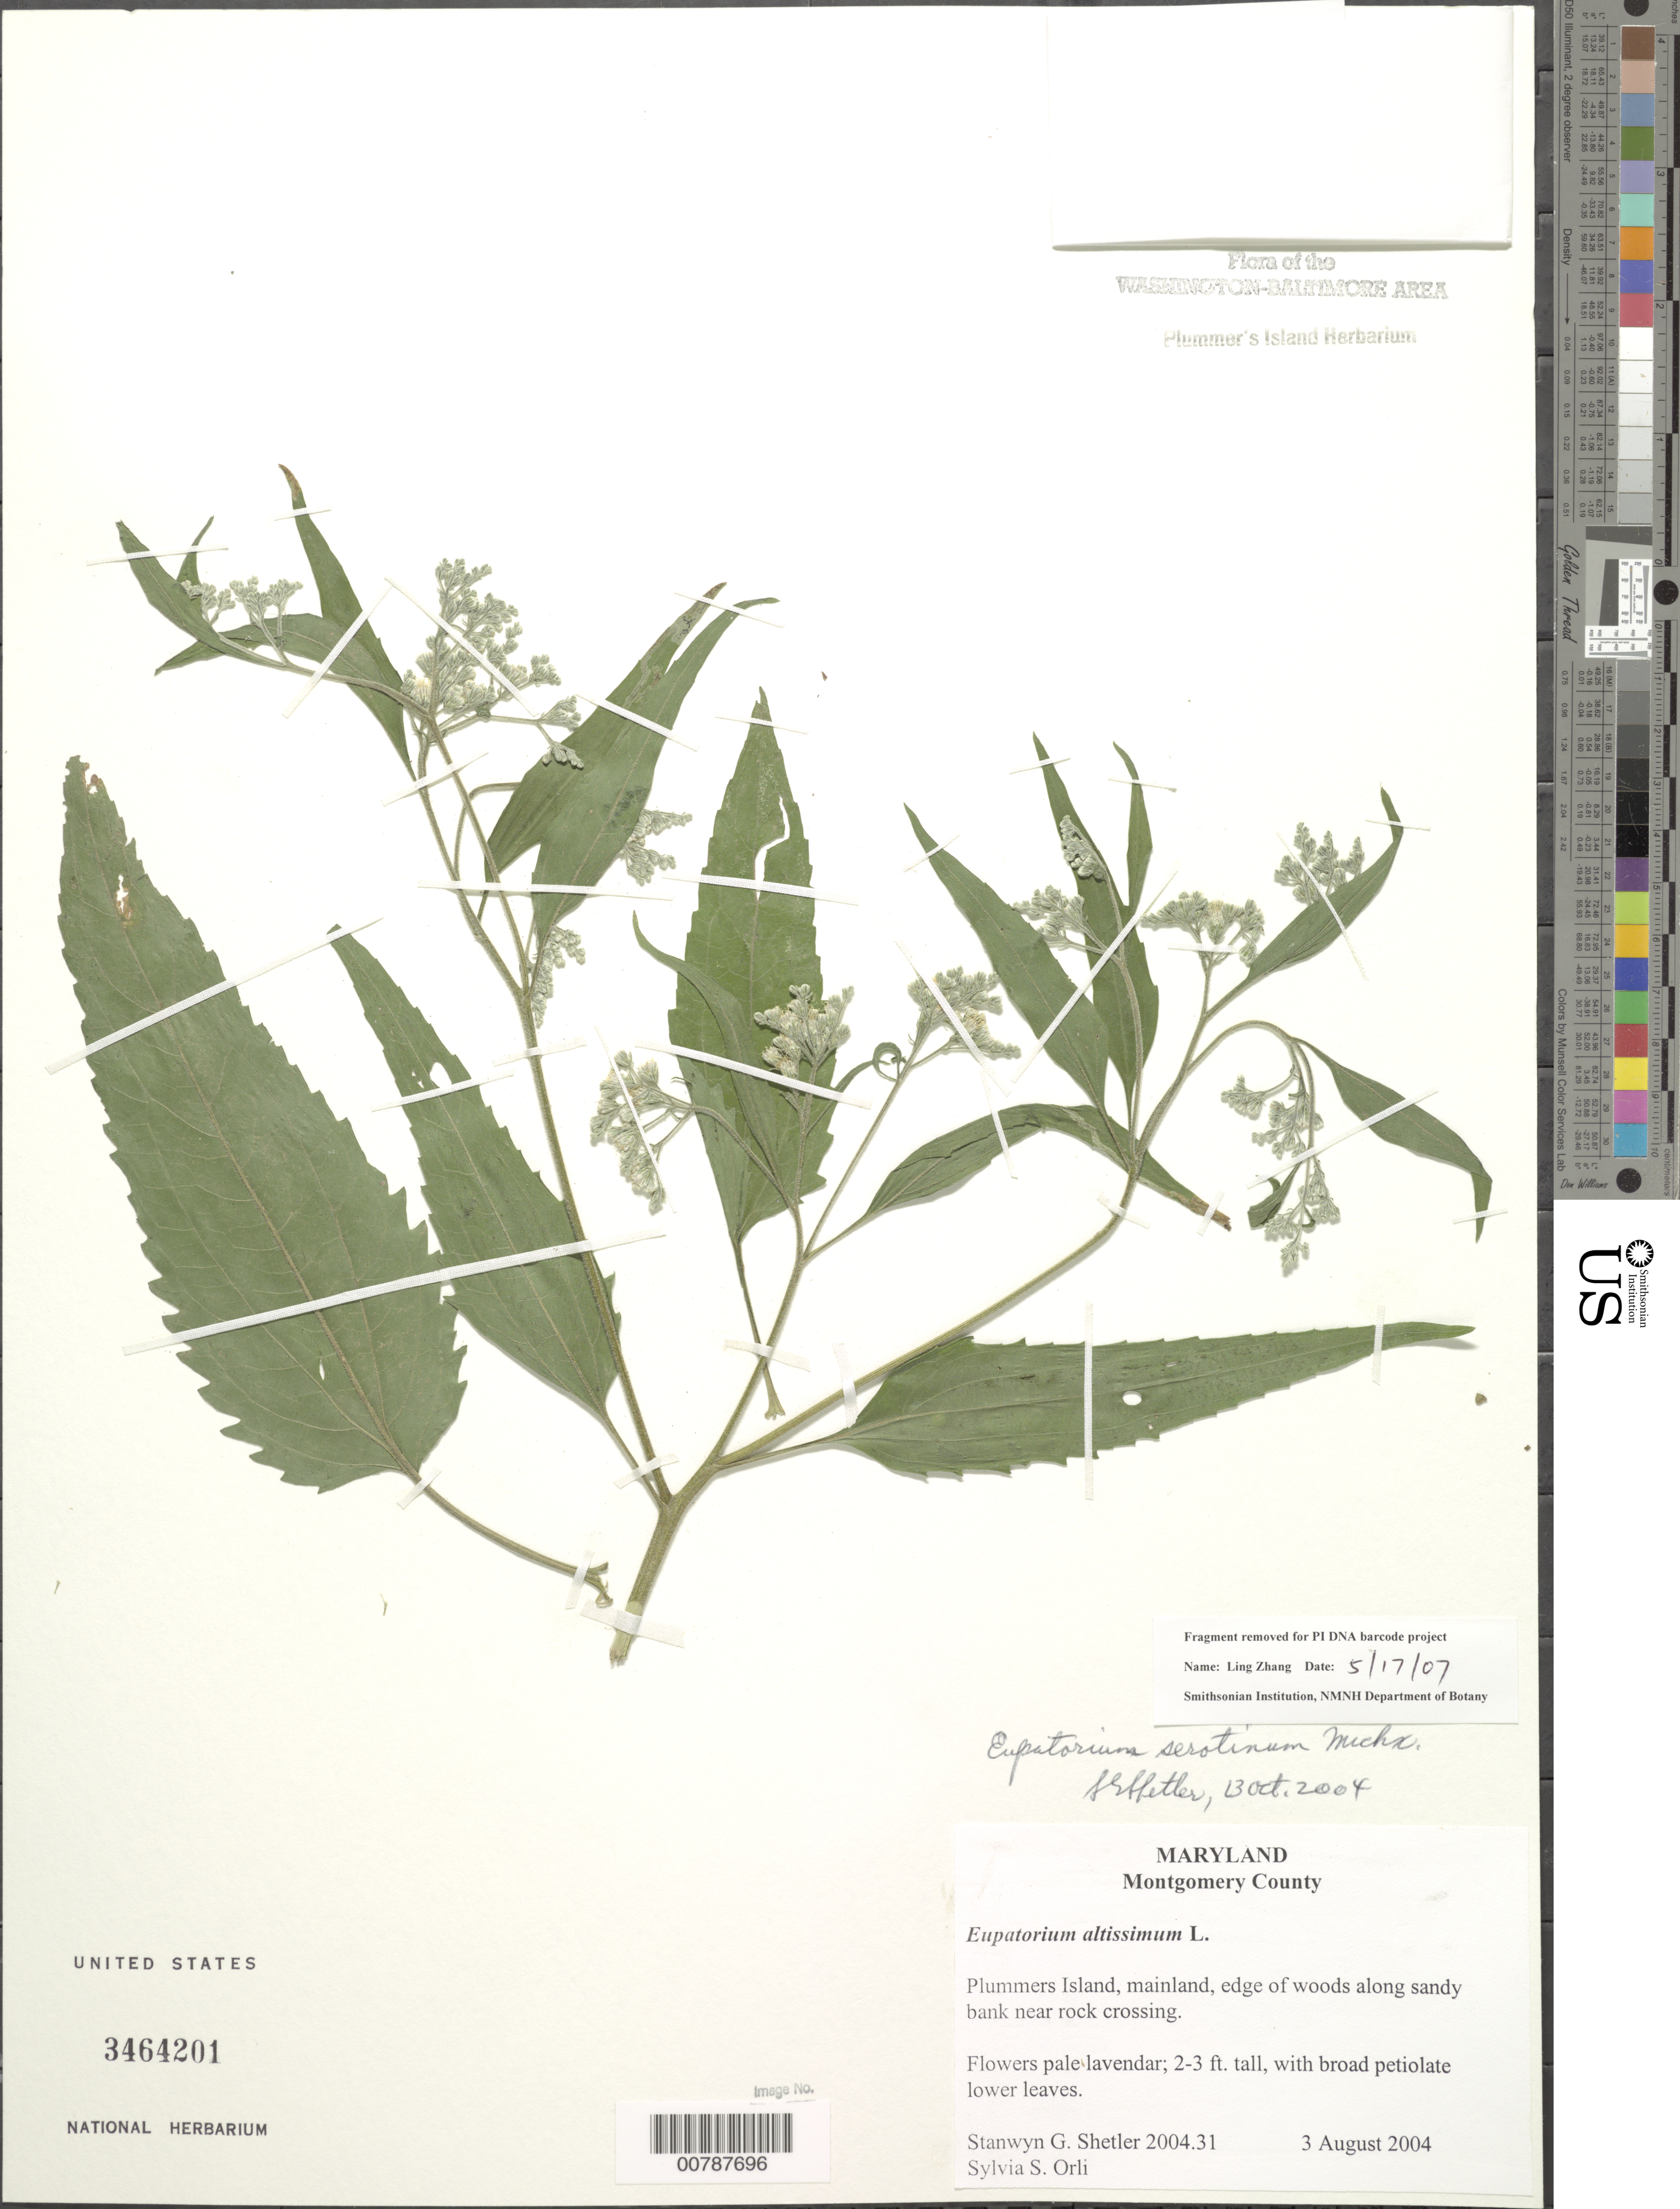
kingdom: Plantae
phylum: Tracheophyta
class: Magnoliopsida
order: Asterales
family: Asteraceae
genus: Eupatorium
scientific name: Eupatorium serotinum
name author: Michx.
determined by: Shetler, Stanwyn G., (US), NMNH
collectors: S. Shetler & S. S. Orli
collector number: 2004.31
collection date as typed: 3 Aug 2004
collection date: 2004-08-03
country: United States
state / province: Maryland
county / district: Montgomery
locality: Plummer's Island, Mainland.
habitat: Edge of woods along sandy bank near rock crossing.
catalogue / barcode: US 3464201